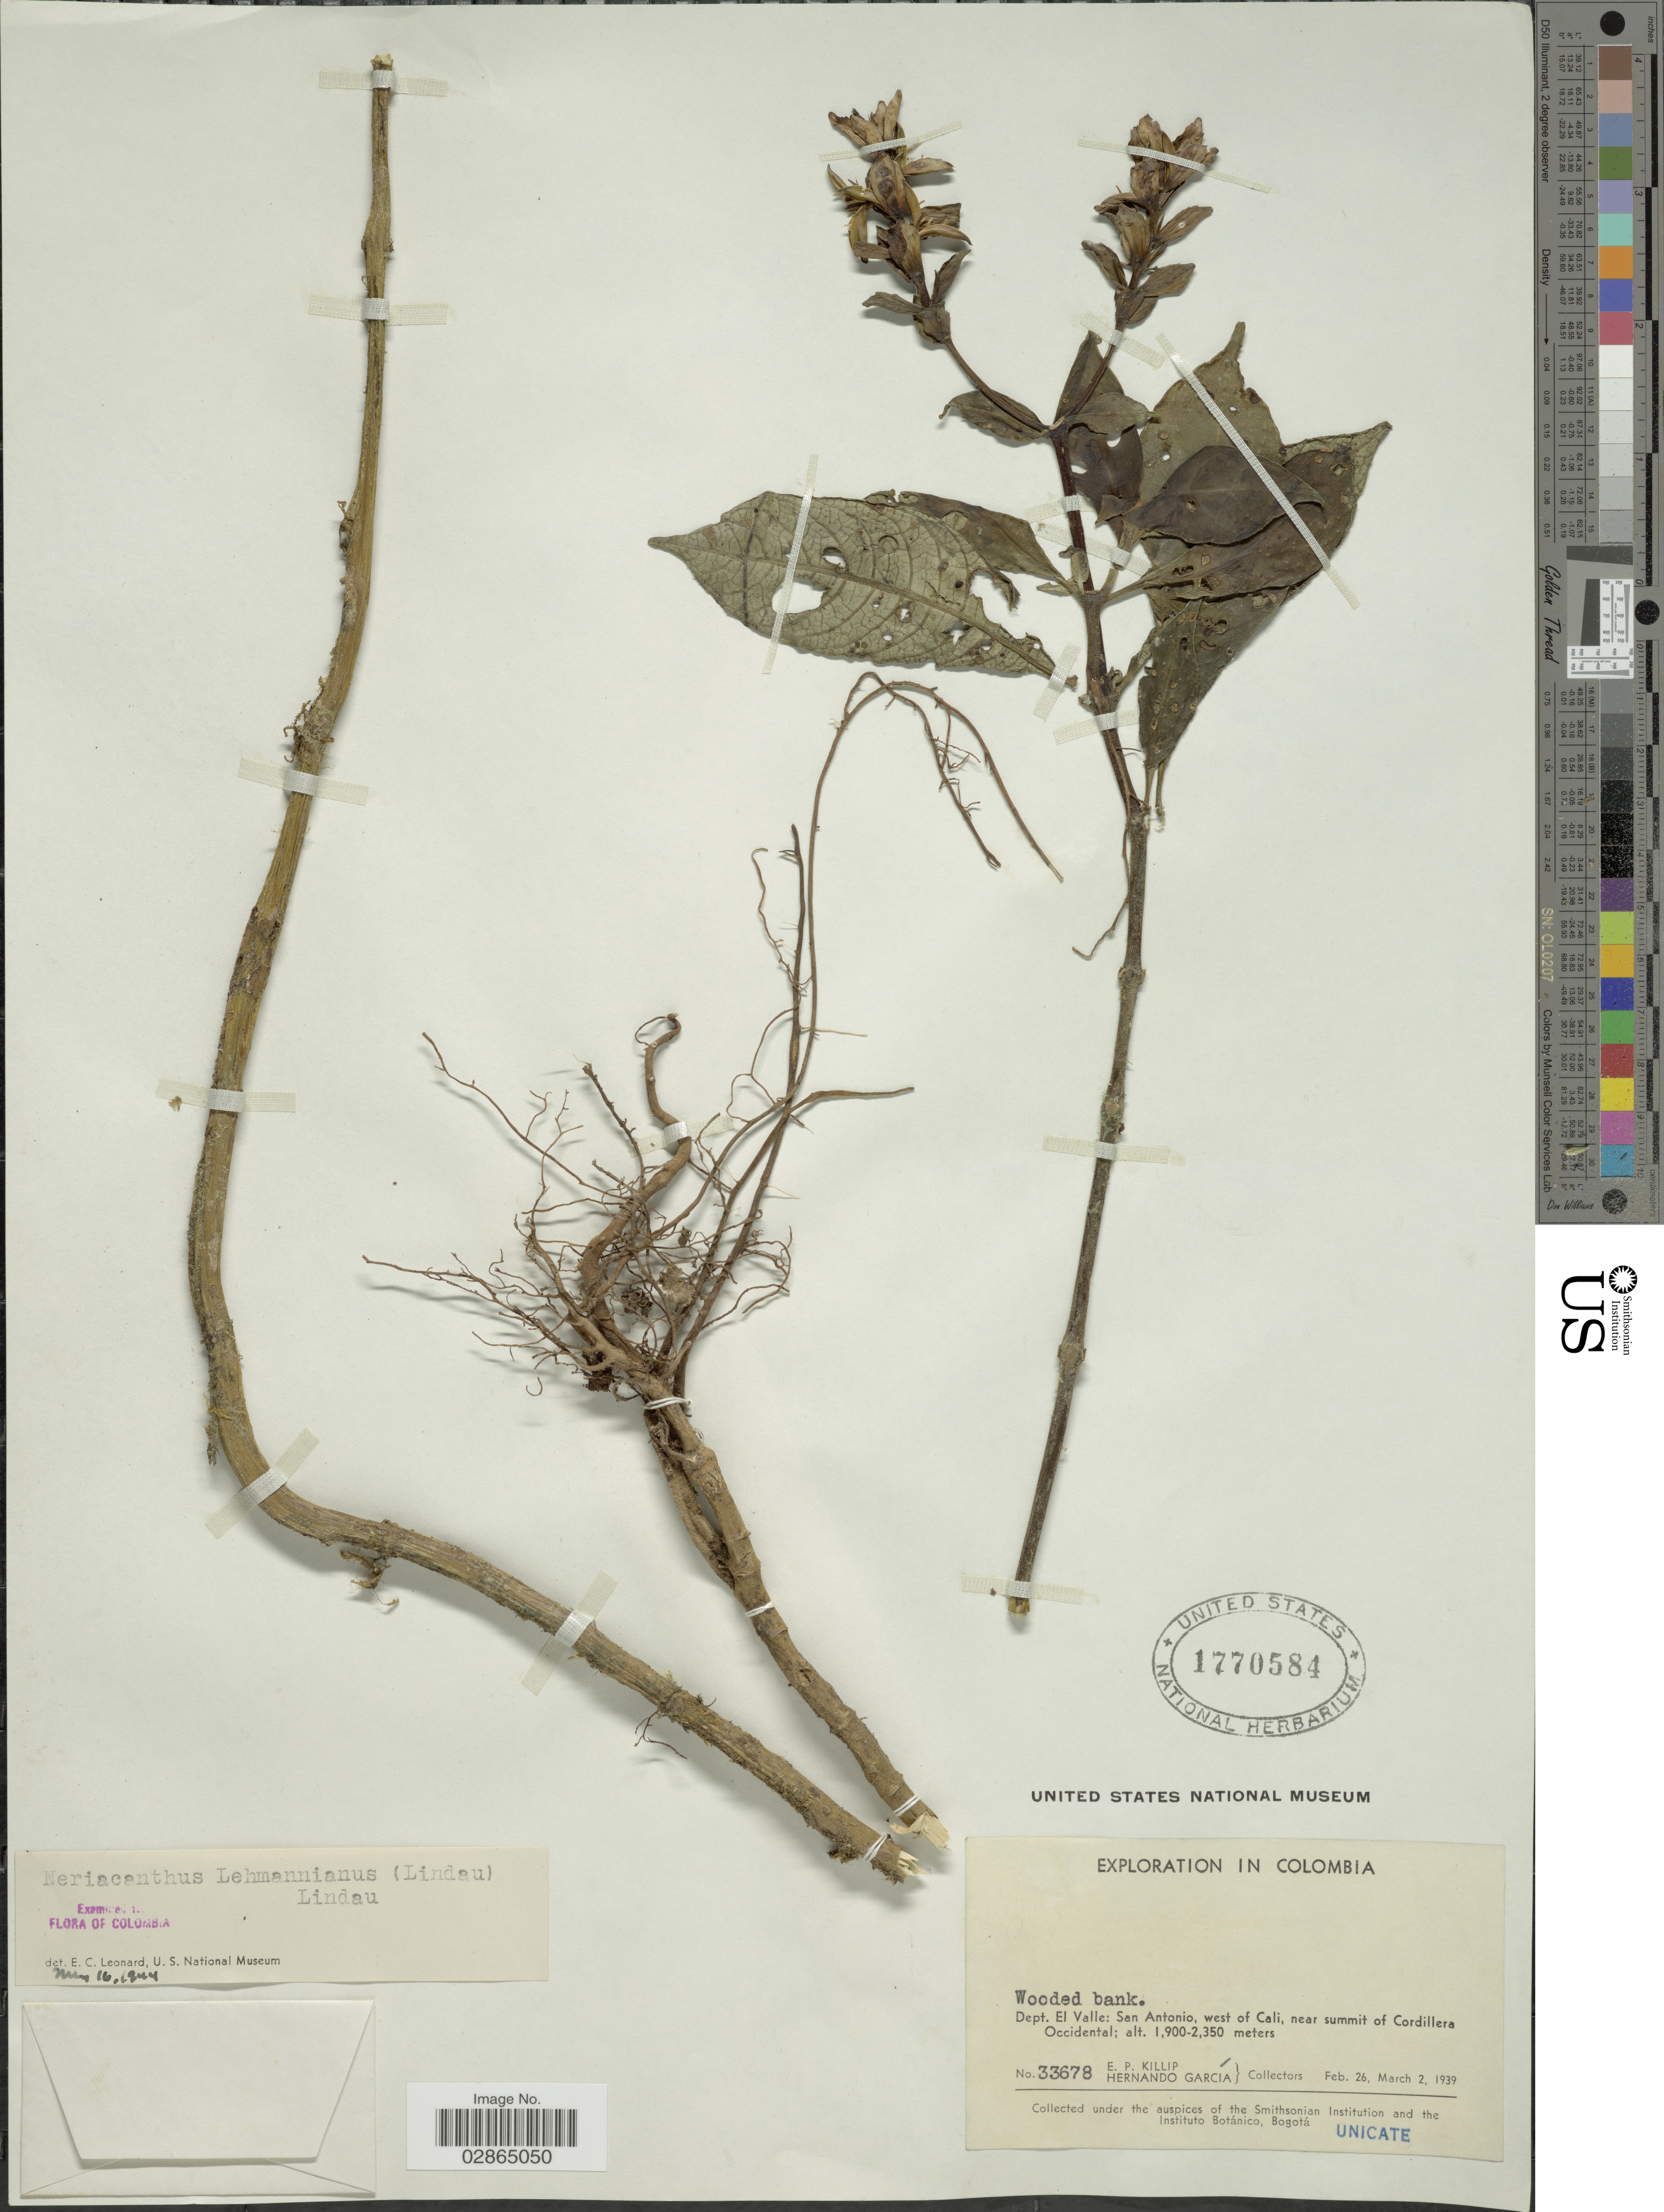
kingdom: Plantae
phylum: Tracheophyta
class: Magnoliopsida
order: Lamiales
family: Acanthaceae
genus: Neriacanthus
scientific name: Neriacanthus lehmannianus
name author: (Lindau) Lindau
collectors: E. P. Killip & H. Garcia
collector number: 33678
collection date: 1939-02-26/1939-03-02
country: Colombia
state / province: Valle del Cauca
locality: Dept. El Valle: San Antonio, west of Cali, near summit of Cordillera Occidental.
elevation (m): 1900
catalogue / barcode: US 1770584